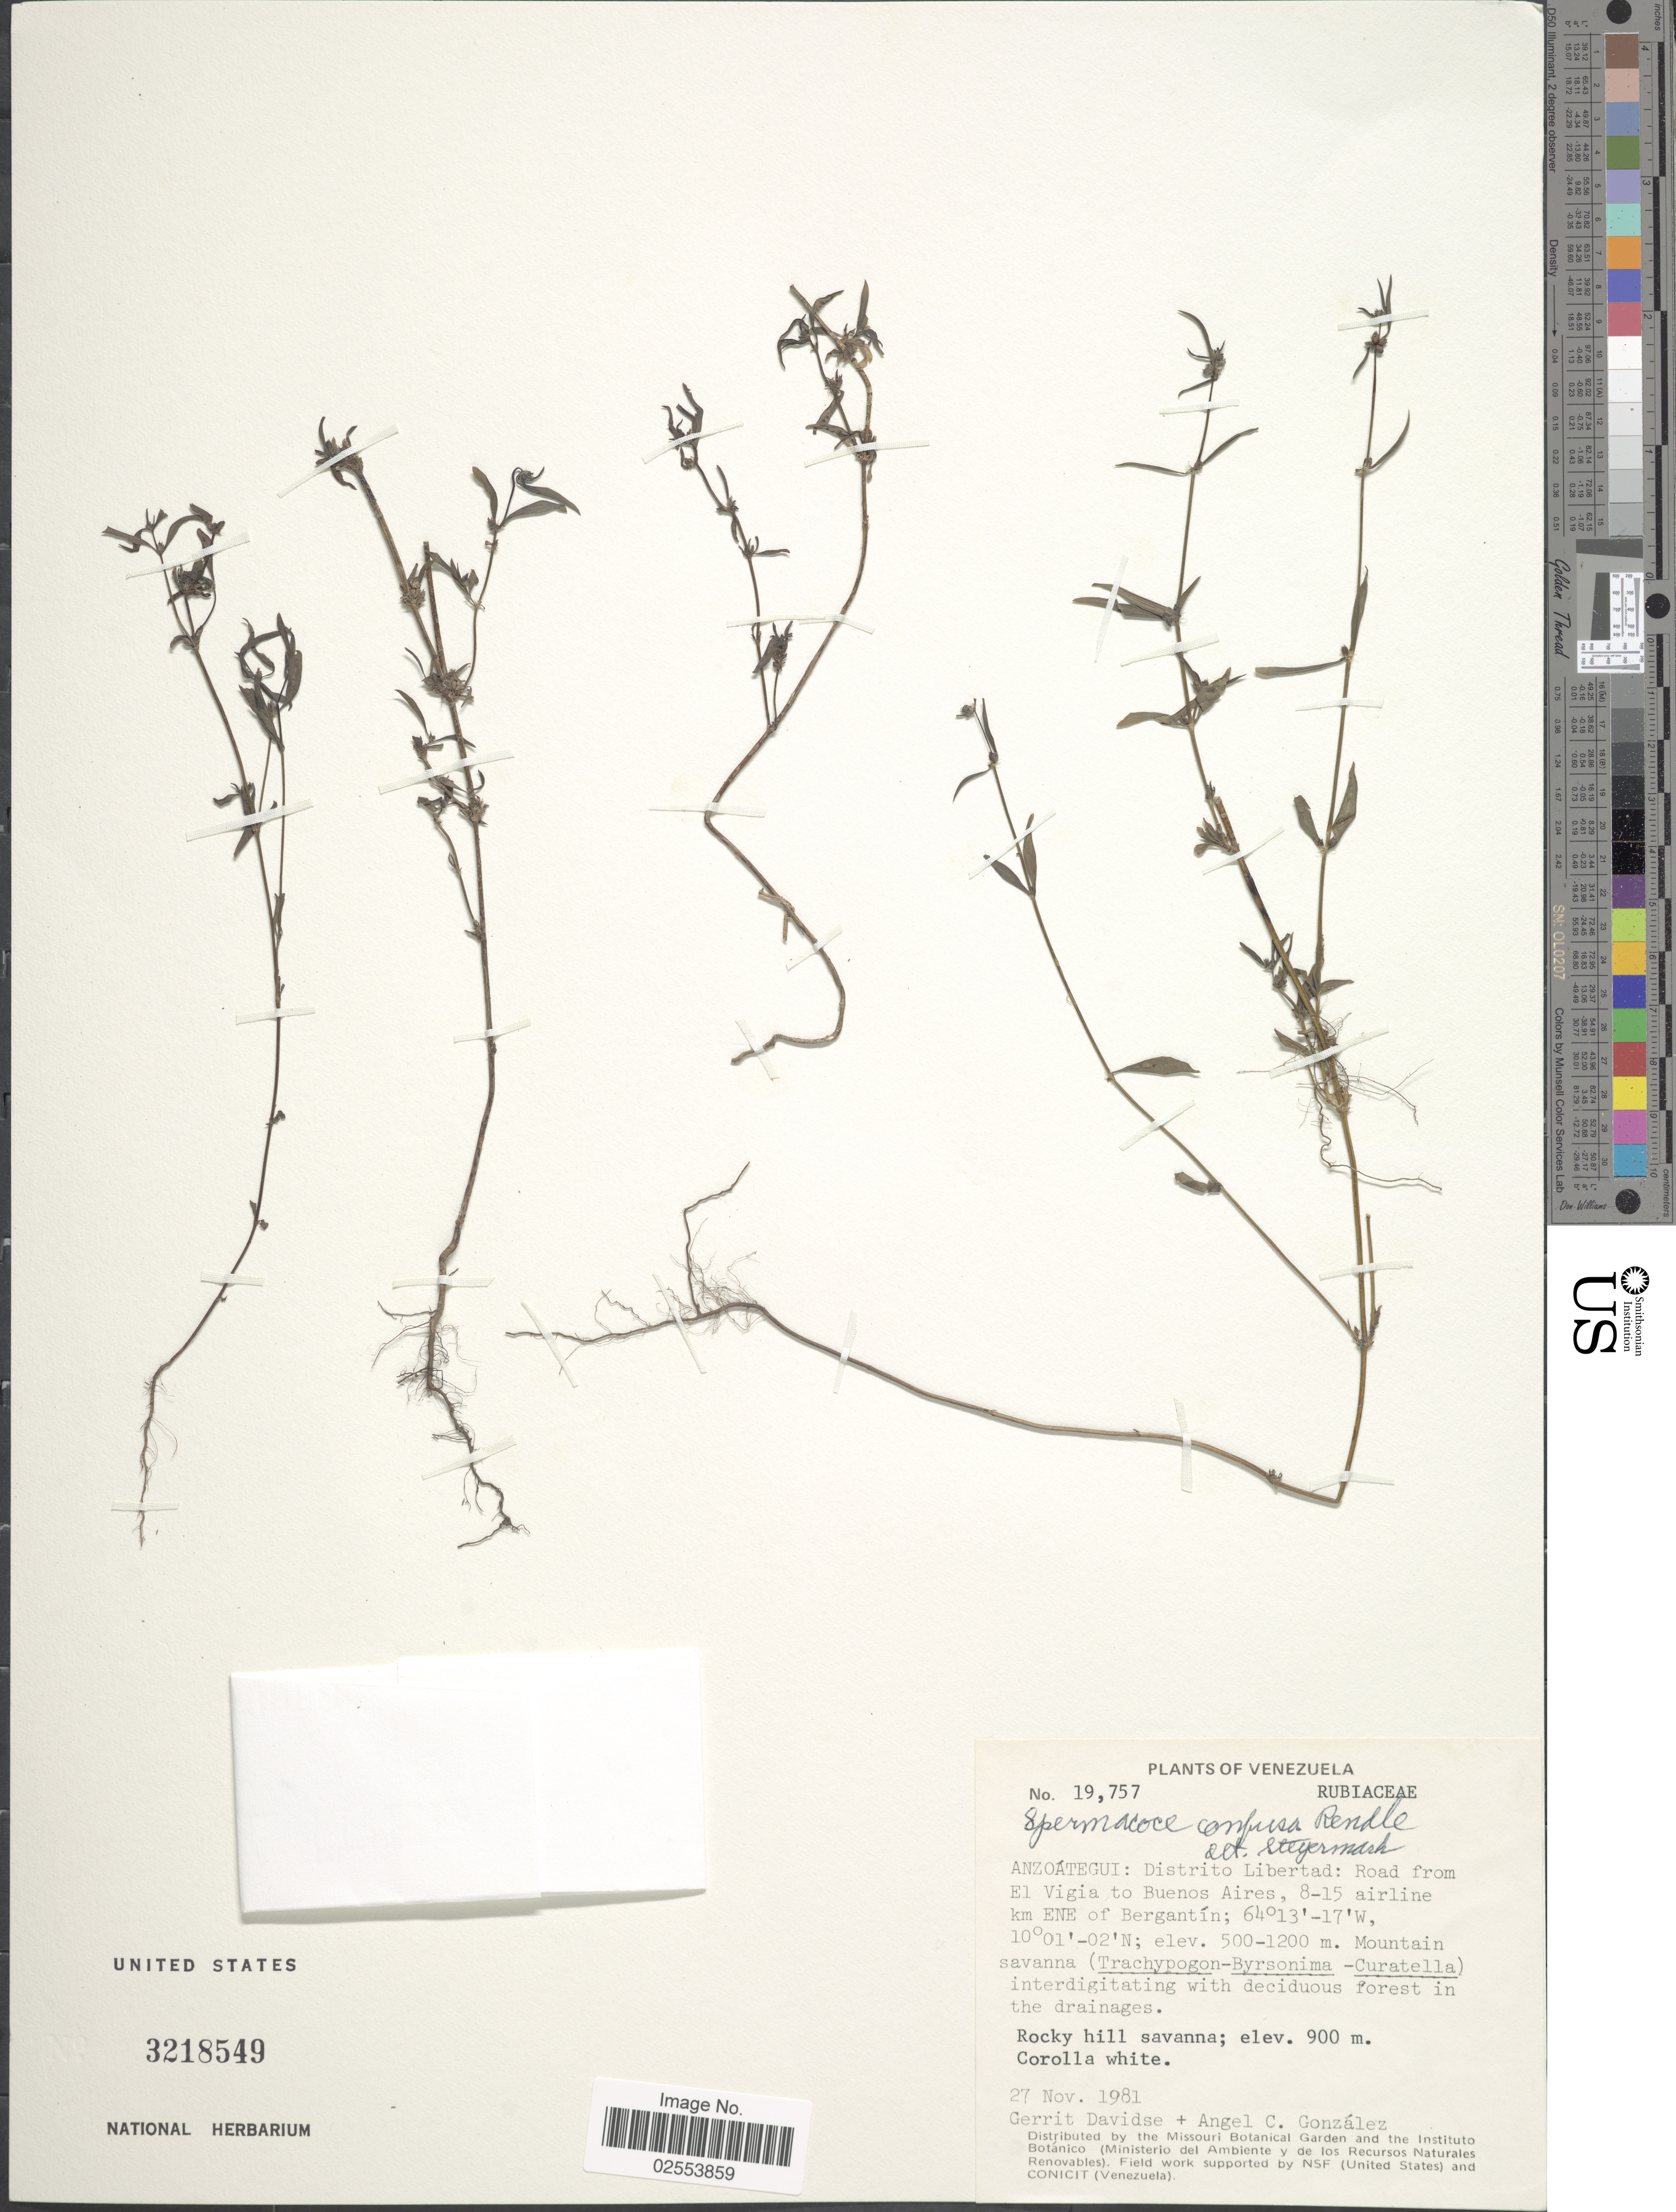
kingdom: Plantae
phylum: Tracheophyta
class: Magnoliopsida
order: Gentianales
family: Rubiaceae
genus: Spermacoce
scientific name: Spermacoce confusa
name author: Rendle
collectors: G. Davidse & A. C. González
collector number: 19757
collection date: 1981-11-27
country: Venezuela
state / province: Anzoategui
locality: Distrito Libertad: Road from El Vigia to Buenos Aires, 8-15 airline km ENE of Bergantin, Mountain savanna forest in drainage, rocky hill savanna.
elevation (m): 900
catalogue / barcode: US 3218549